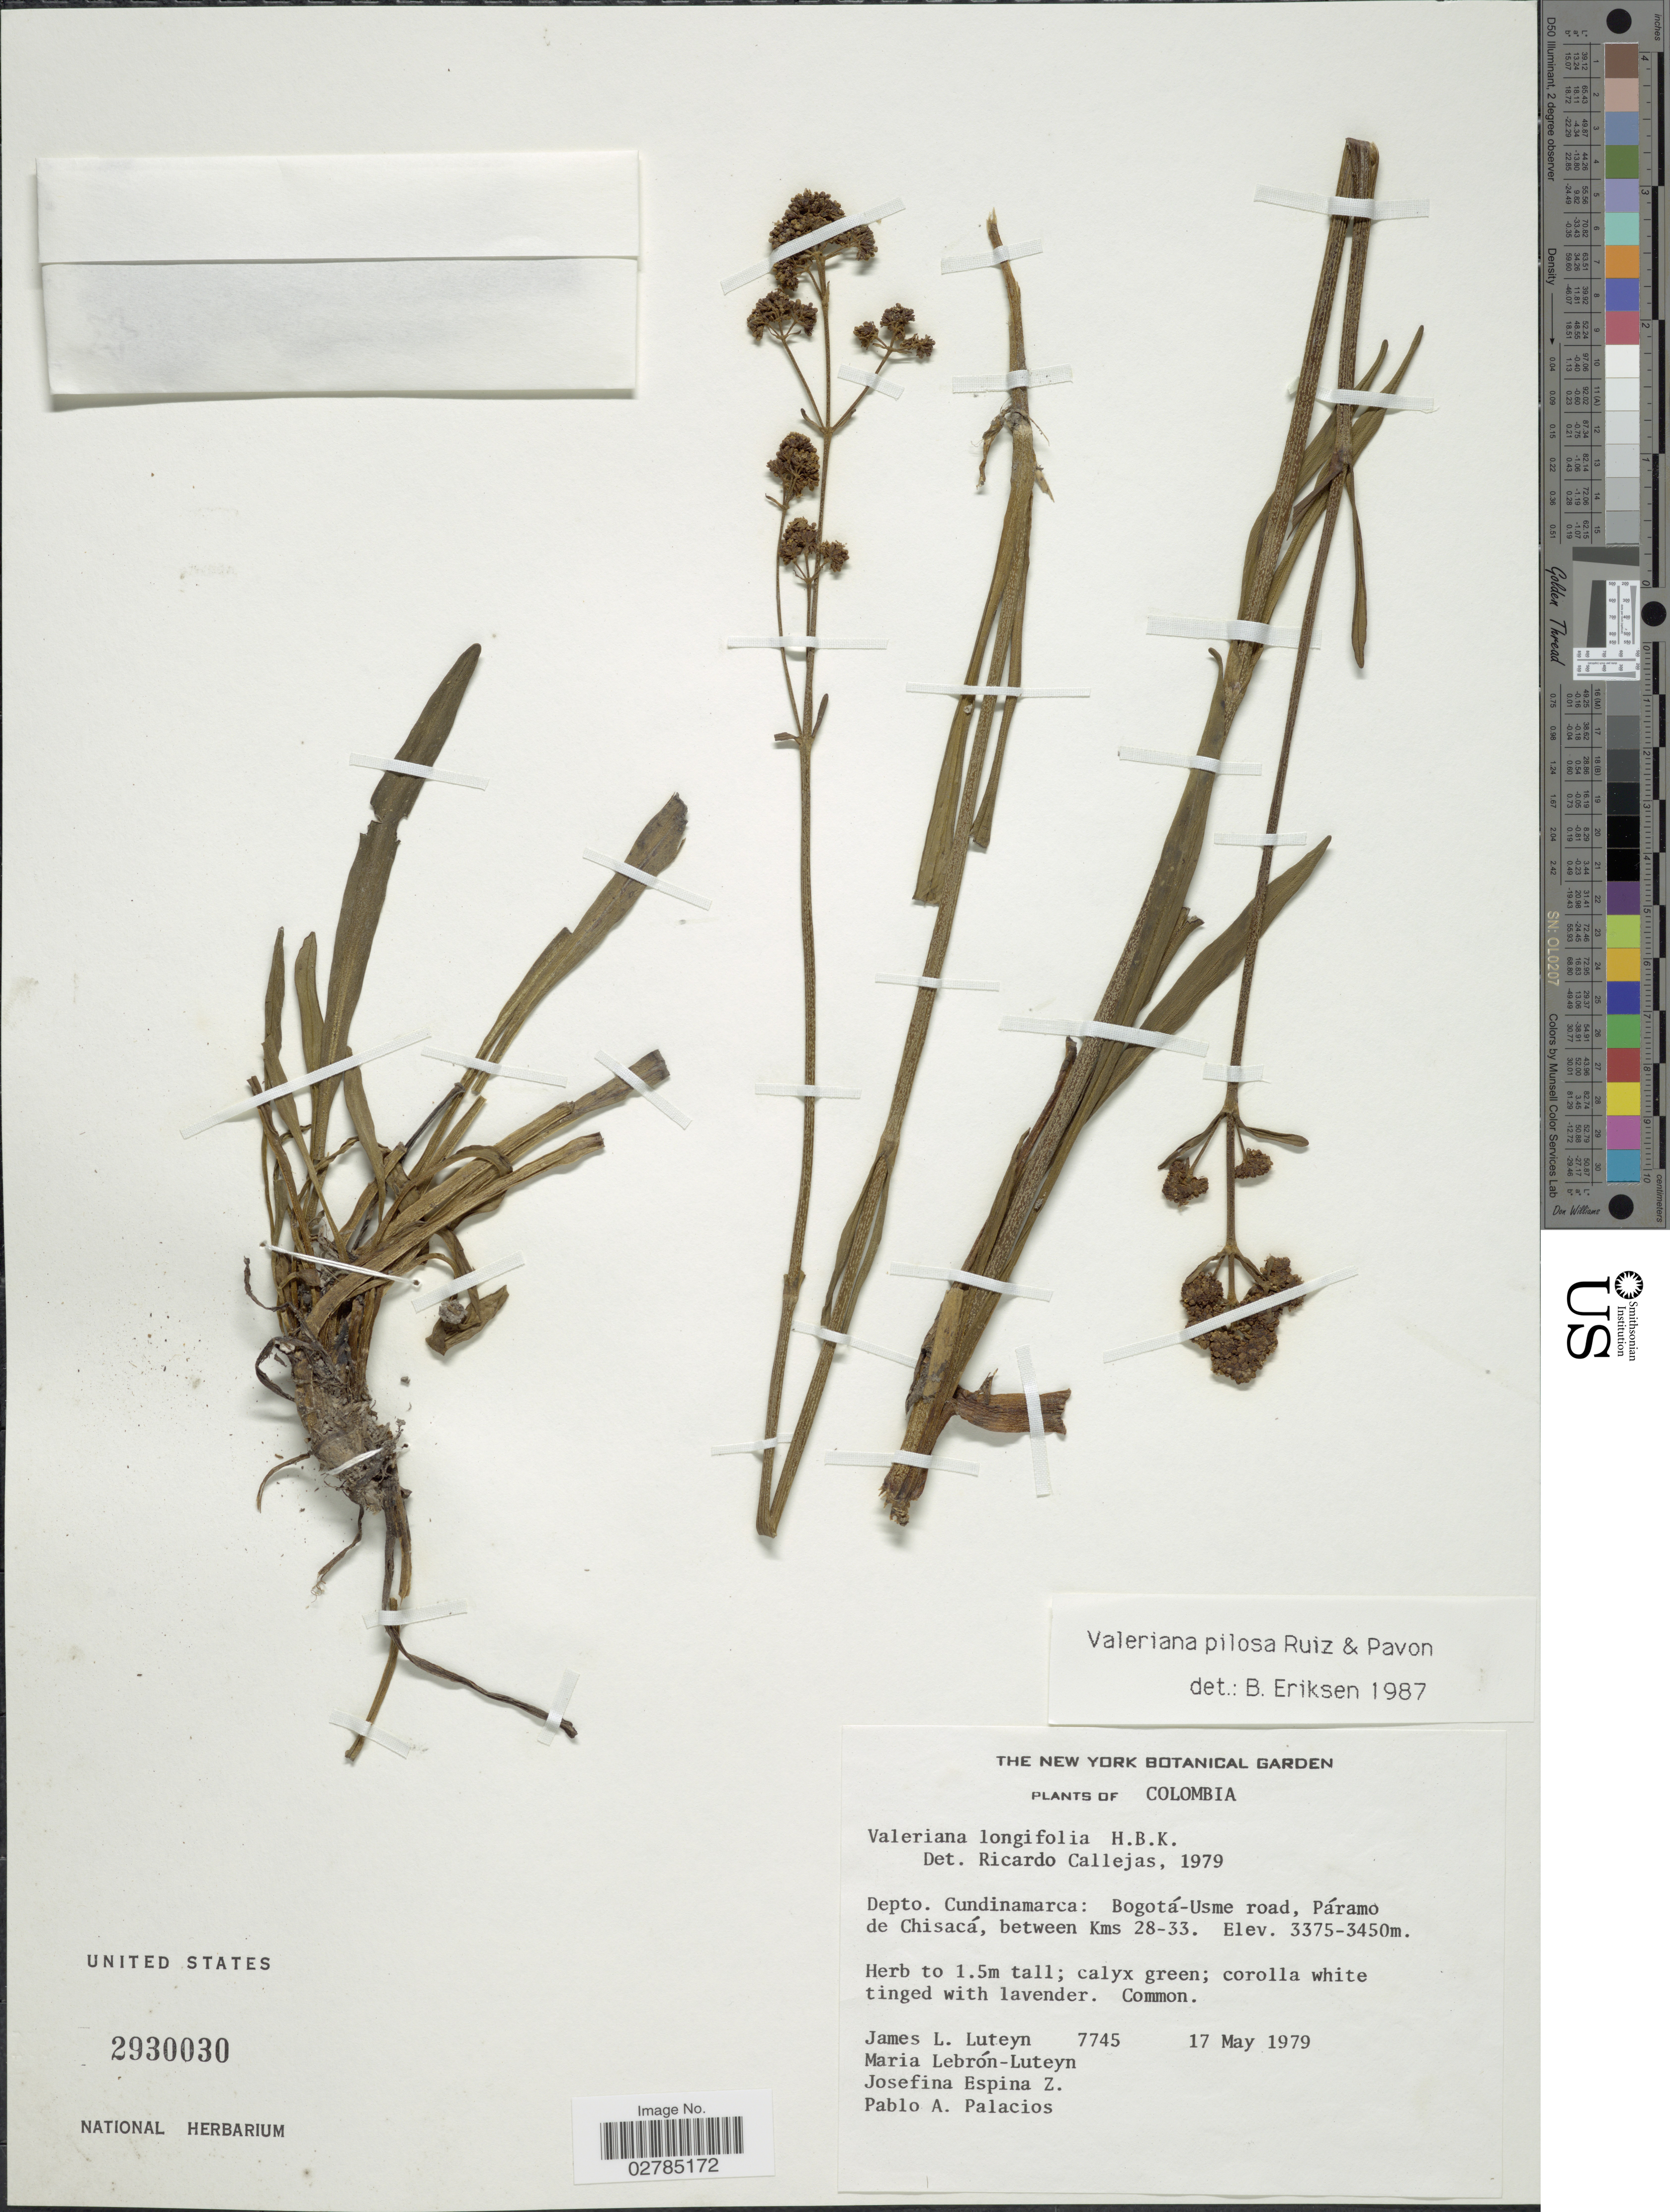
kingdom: Plantae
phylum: Tracheophyta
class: Magnoliopsida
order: Dipsacales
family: Caprifoliaceae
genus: Valeriana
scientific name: Valeriana pilosa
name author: Ruiz & Pav.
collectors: J. L. Luteyn, M. L. Lebrón-Luteyn, J. Espina Z. & P. Palacios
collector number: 7745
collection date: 1979-05-17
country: Colombia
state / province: Cundinamarca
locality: Depto. Cundinamarca, Bogotá-Usme road, Páramo de Chisacá, between Kms 28-33.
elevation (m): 3375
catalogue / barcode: US 2930030